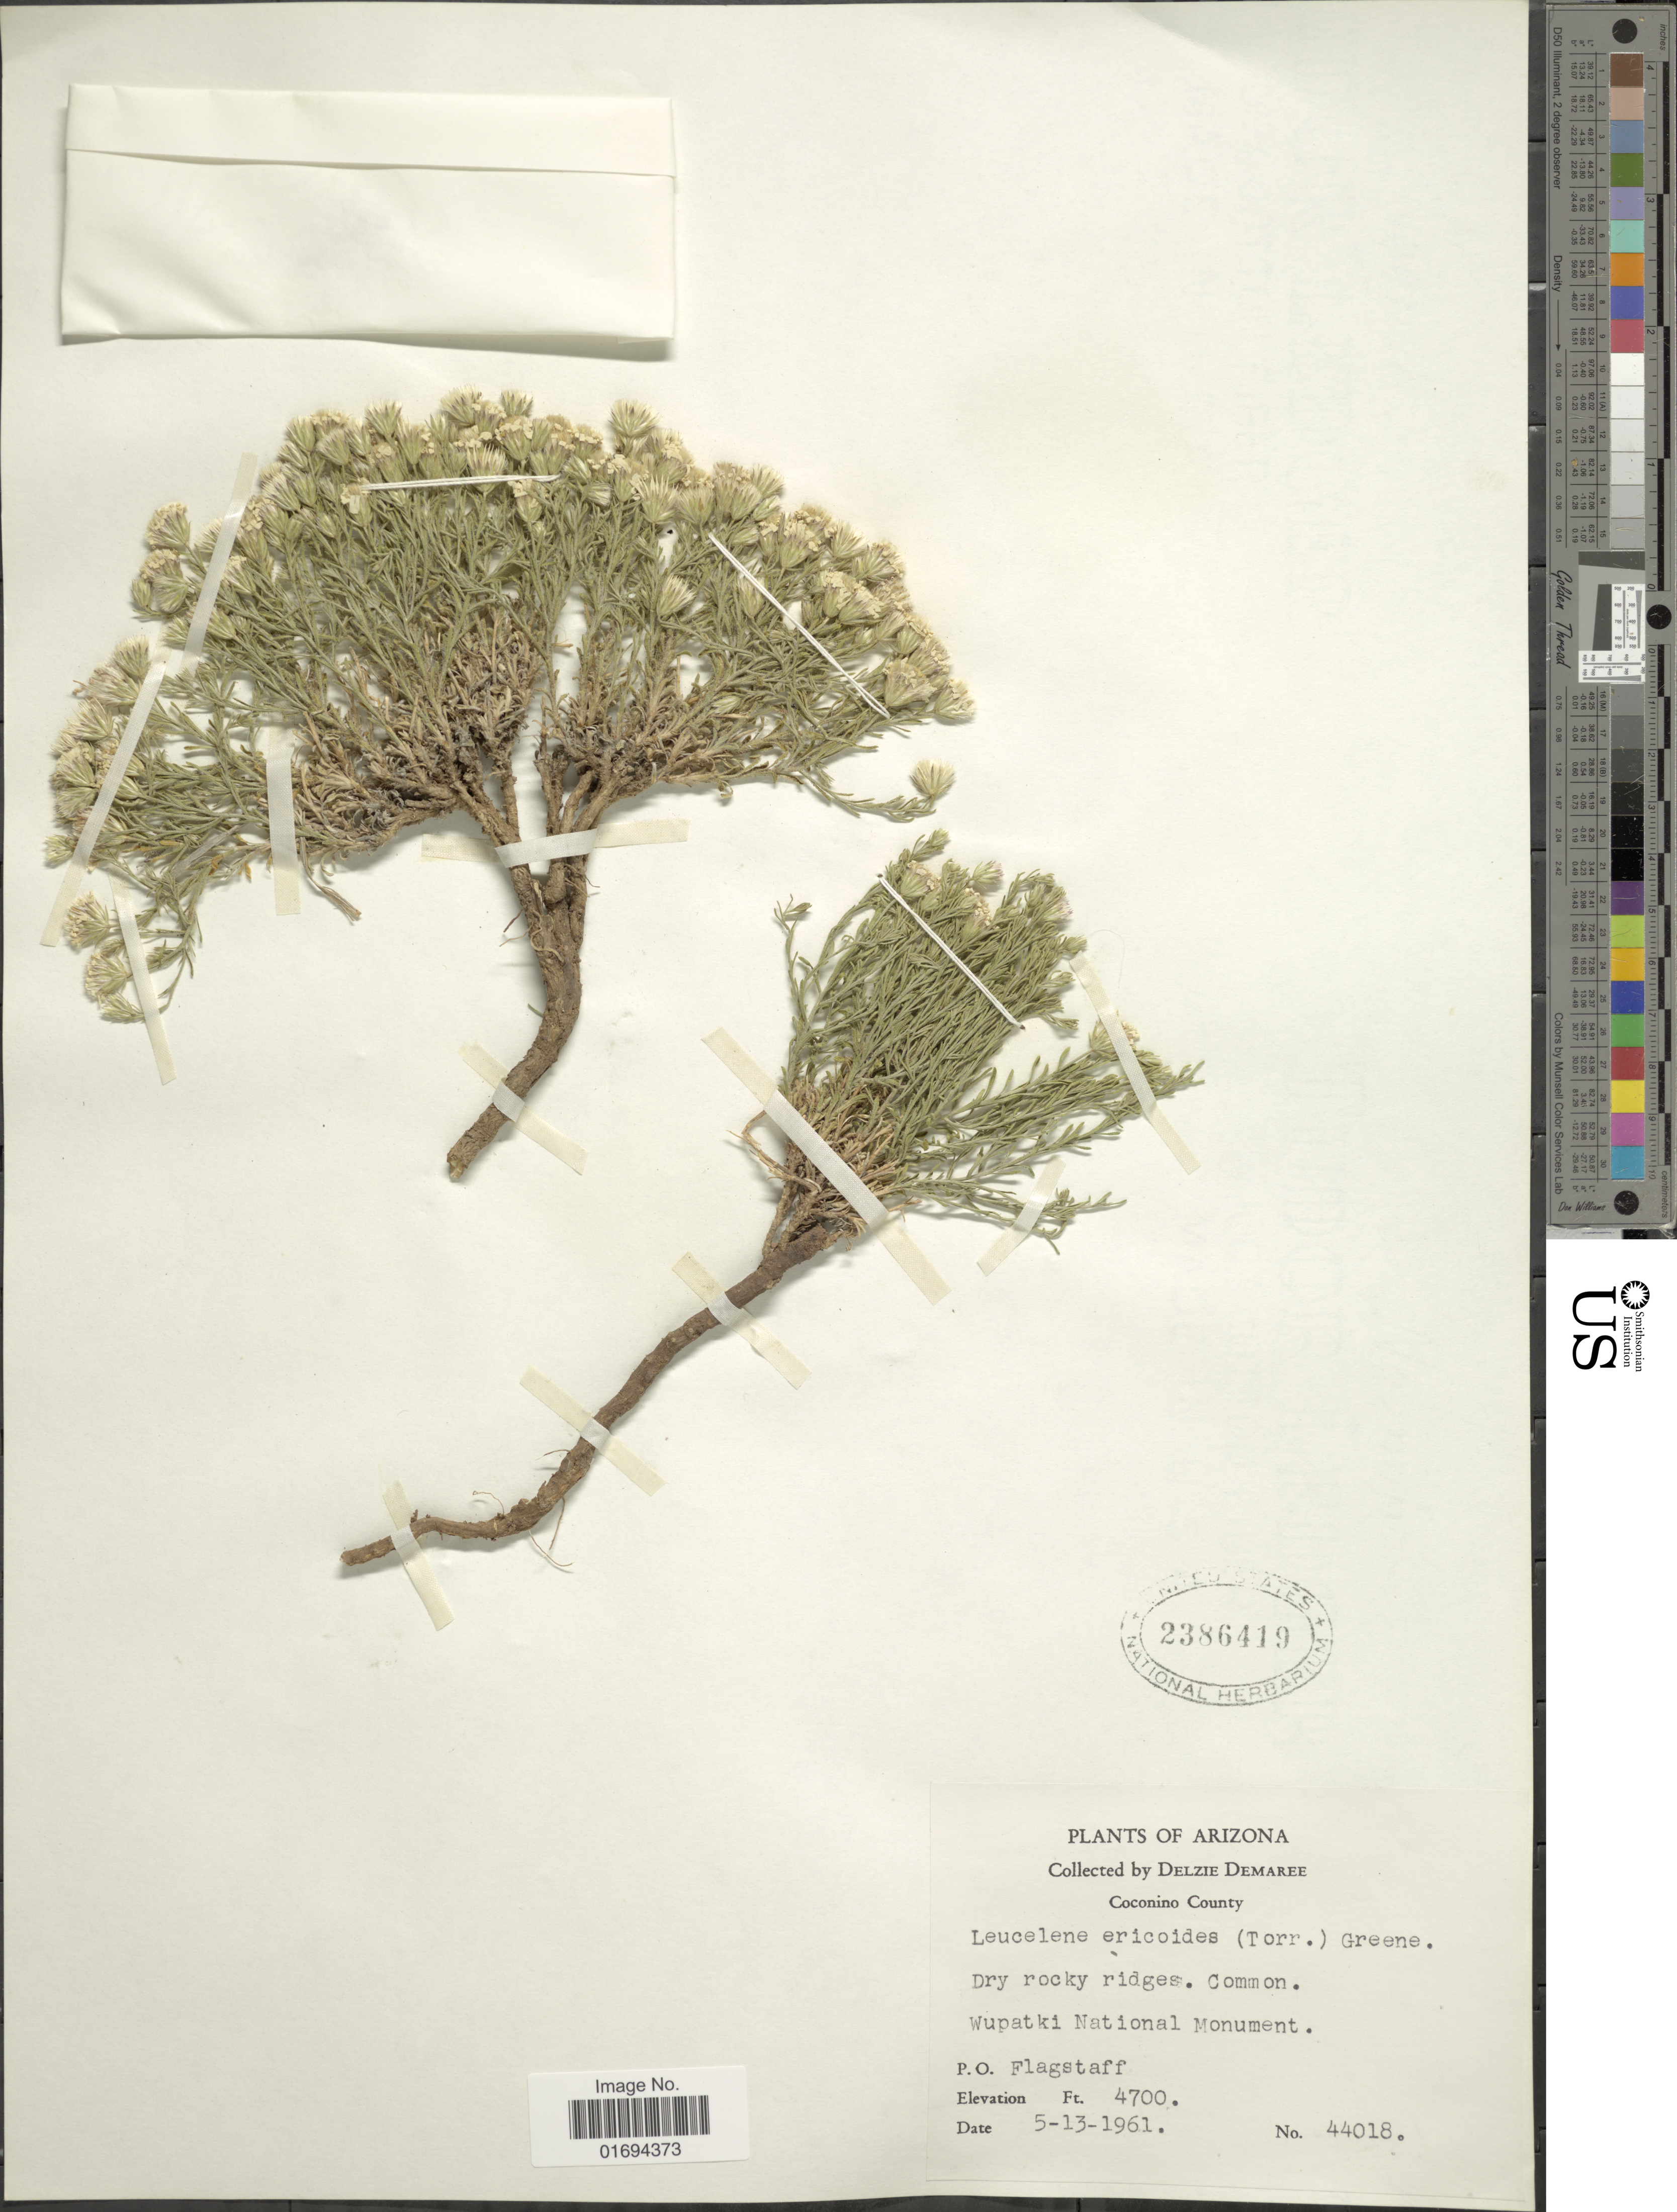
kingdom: Plantae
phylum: Tracheophyta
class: Magnoliopsida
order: Asterales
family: Asteraceae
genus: Chaetopappa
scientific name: Chaetopappa ericoides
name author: (Torr.) G.L. Nesom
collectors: D. Demaree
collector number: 44018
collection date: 1961-05-13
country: United States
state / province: Arizona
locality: Coconino County, Wupatki National Monument, P. O. Flagstaff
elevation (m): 1433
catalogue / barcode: US 2386419